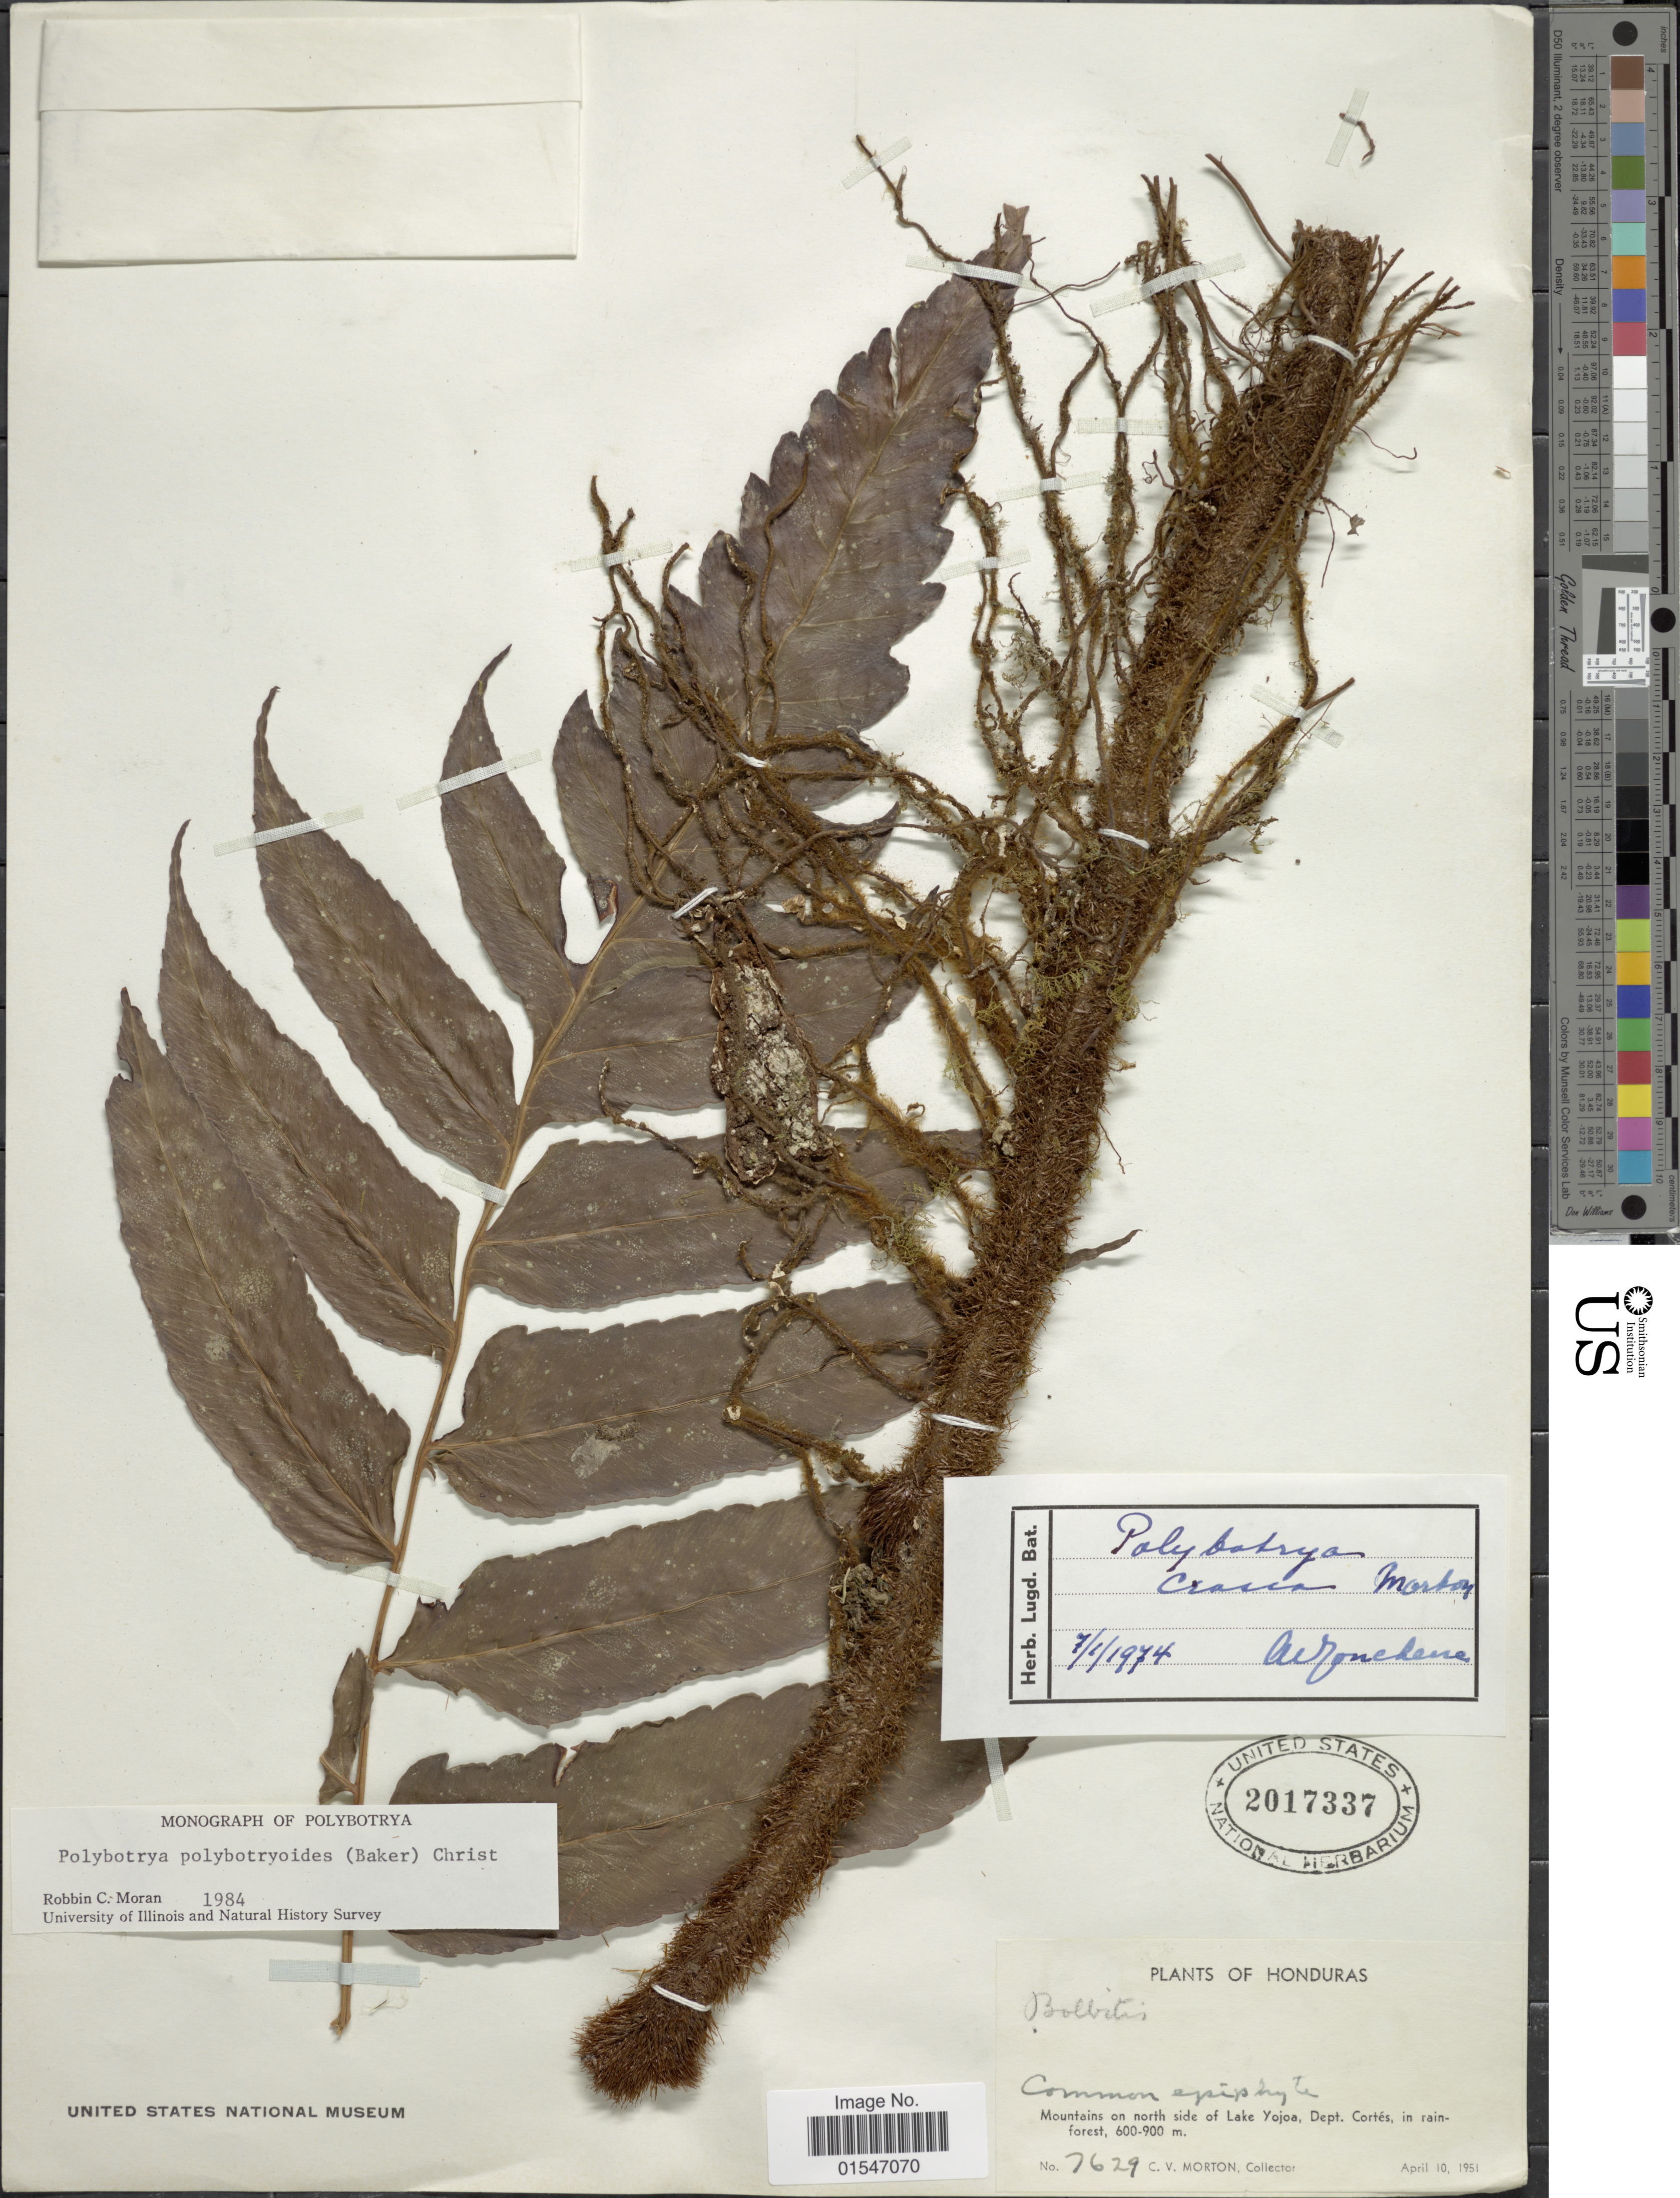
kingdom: Plantae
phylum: Tracheophyta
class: Polypodiopsida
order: Polypodiales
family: Dryopteridaceae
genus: Polybotrya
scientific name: Polybotrya polybotryoides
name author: (Baker) Christ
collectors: C. V. Morton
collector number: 7629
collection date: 1951-04-10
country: Honduras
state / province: Cortés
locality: Mountains on north side of Lake Yojoa, Dept. Cortes, in rain forest.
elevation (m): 600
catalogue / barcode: US 2017337